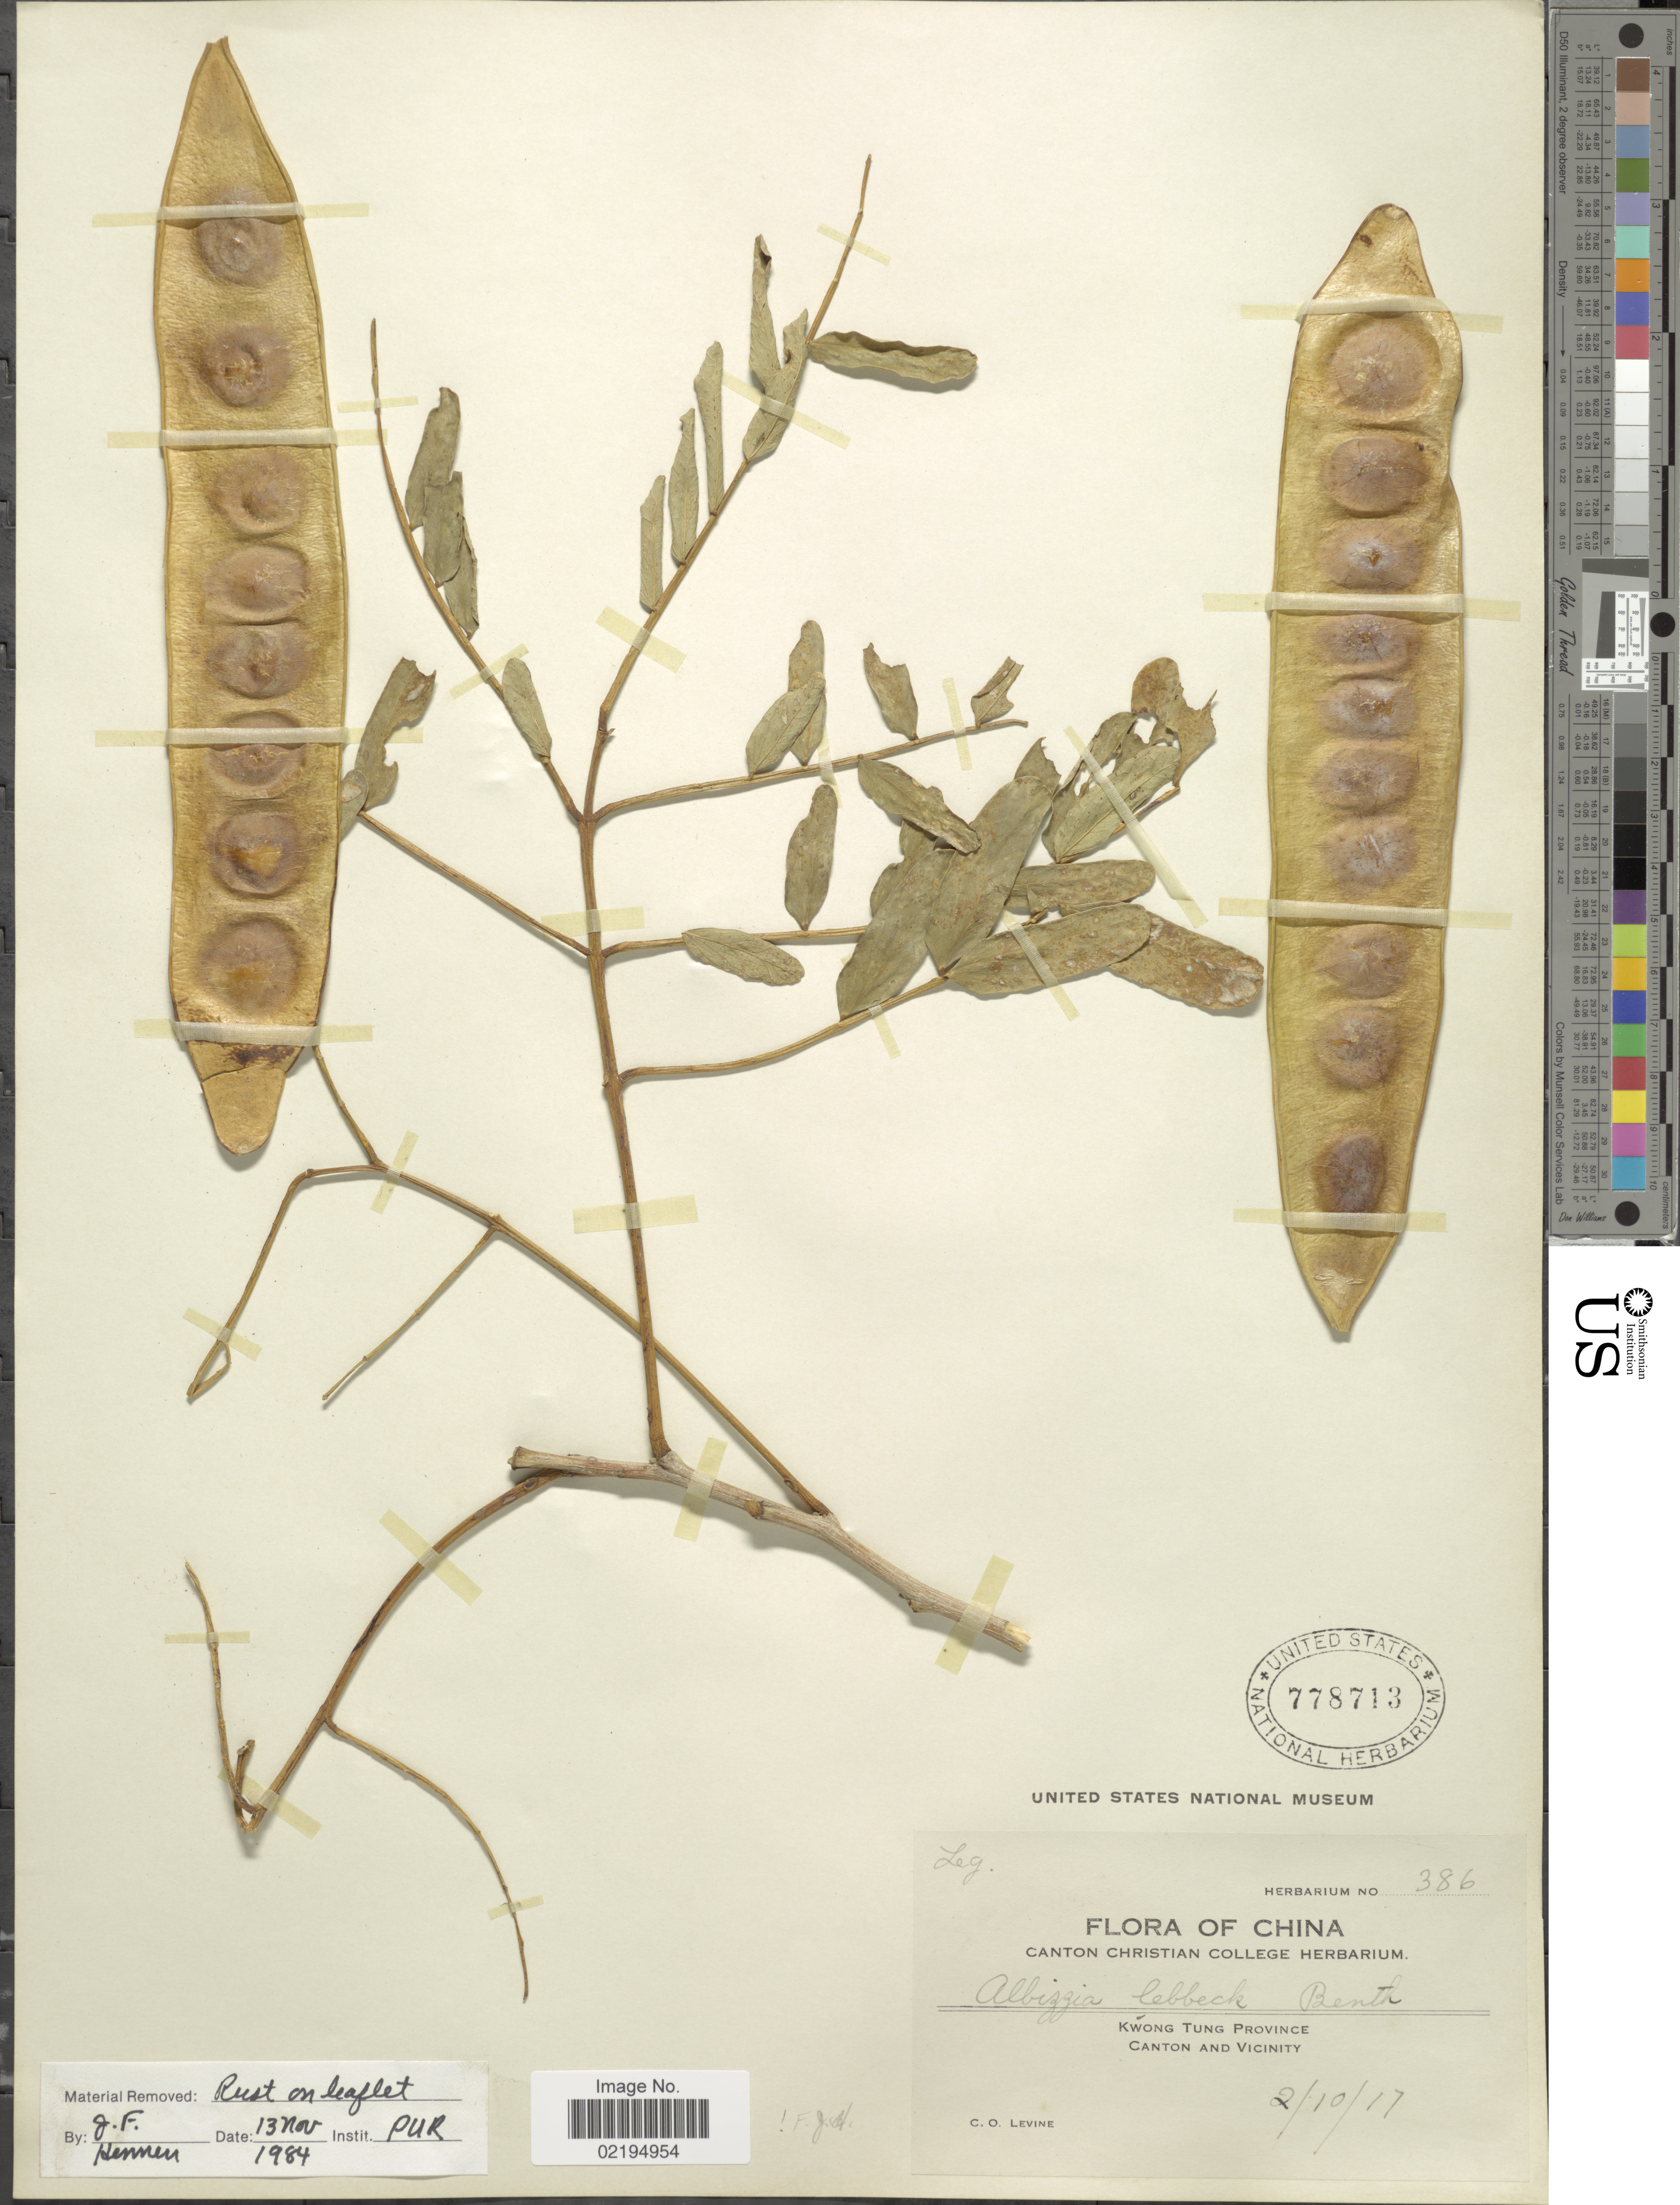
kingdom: Plantae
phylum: Tracheophyta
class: Magnoliopsida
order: Fabales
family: Fabaceae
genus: Albizia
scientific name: Albizia lebbeck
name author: (L.) Benth.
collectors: C. O. Levine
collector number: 386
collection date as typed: Transcribed d/m/y: 2/10/17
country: China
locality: Kwong Tung Province, Canton and vicinity.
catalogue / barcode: US 778713